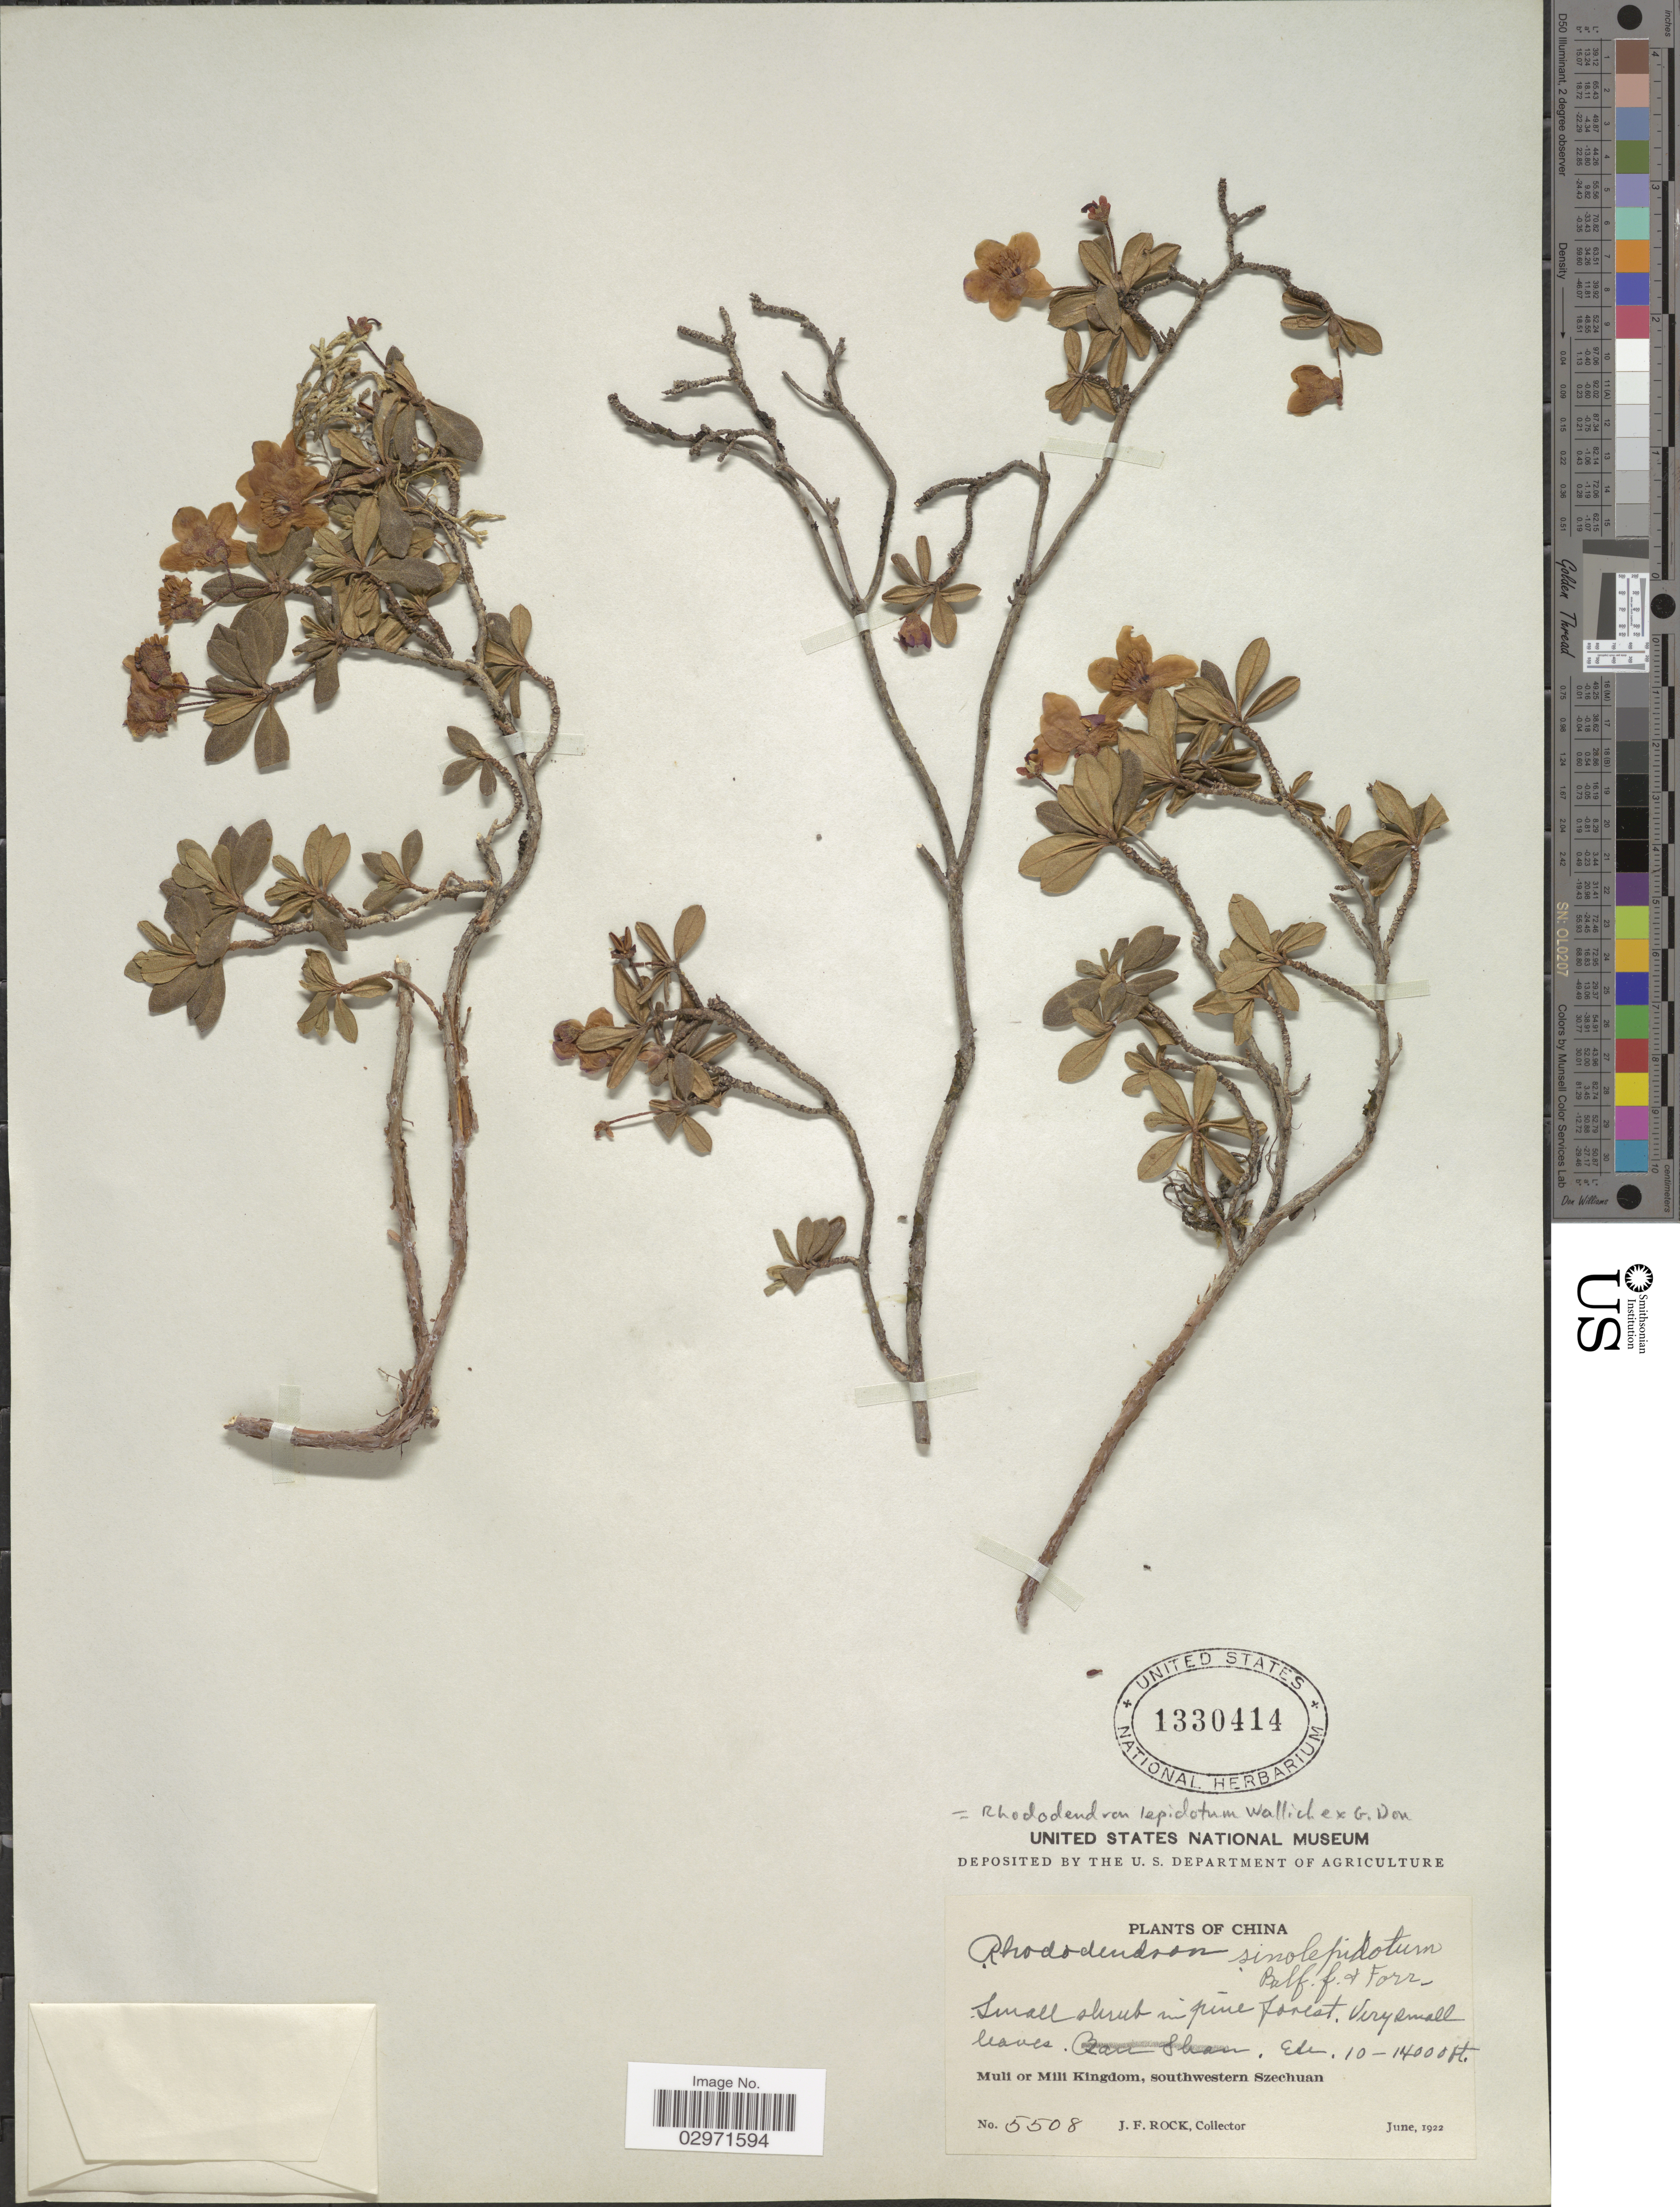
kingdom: Plantae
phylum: Tracheophyta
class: Magnoliopsida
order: Ericales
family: Ericaceae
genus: Rhododendron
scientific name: Rhododendron lepidotum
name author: Wall. ex G. Don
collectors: J. Rock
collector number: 5508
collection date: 1922-06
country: China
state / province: Sichuan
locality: Muli or Mili Kingdom, southwestern Szechuan.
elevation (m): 3048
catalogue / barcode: US 1330414